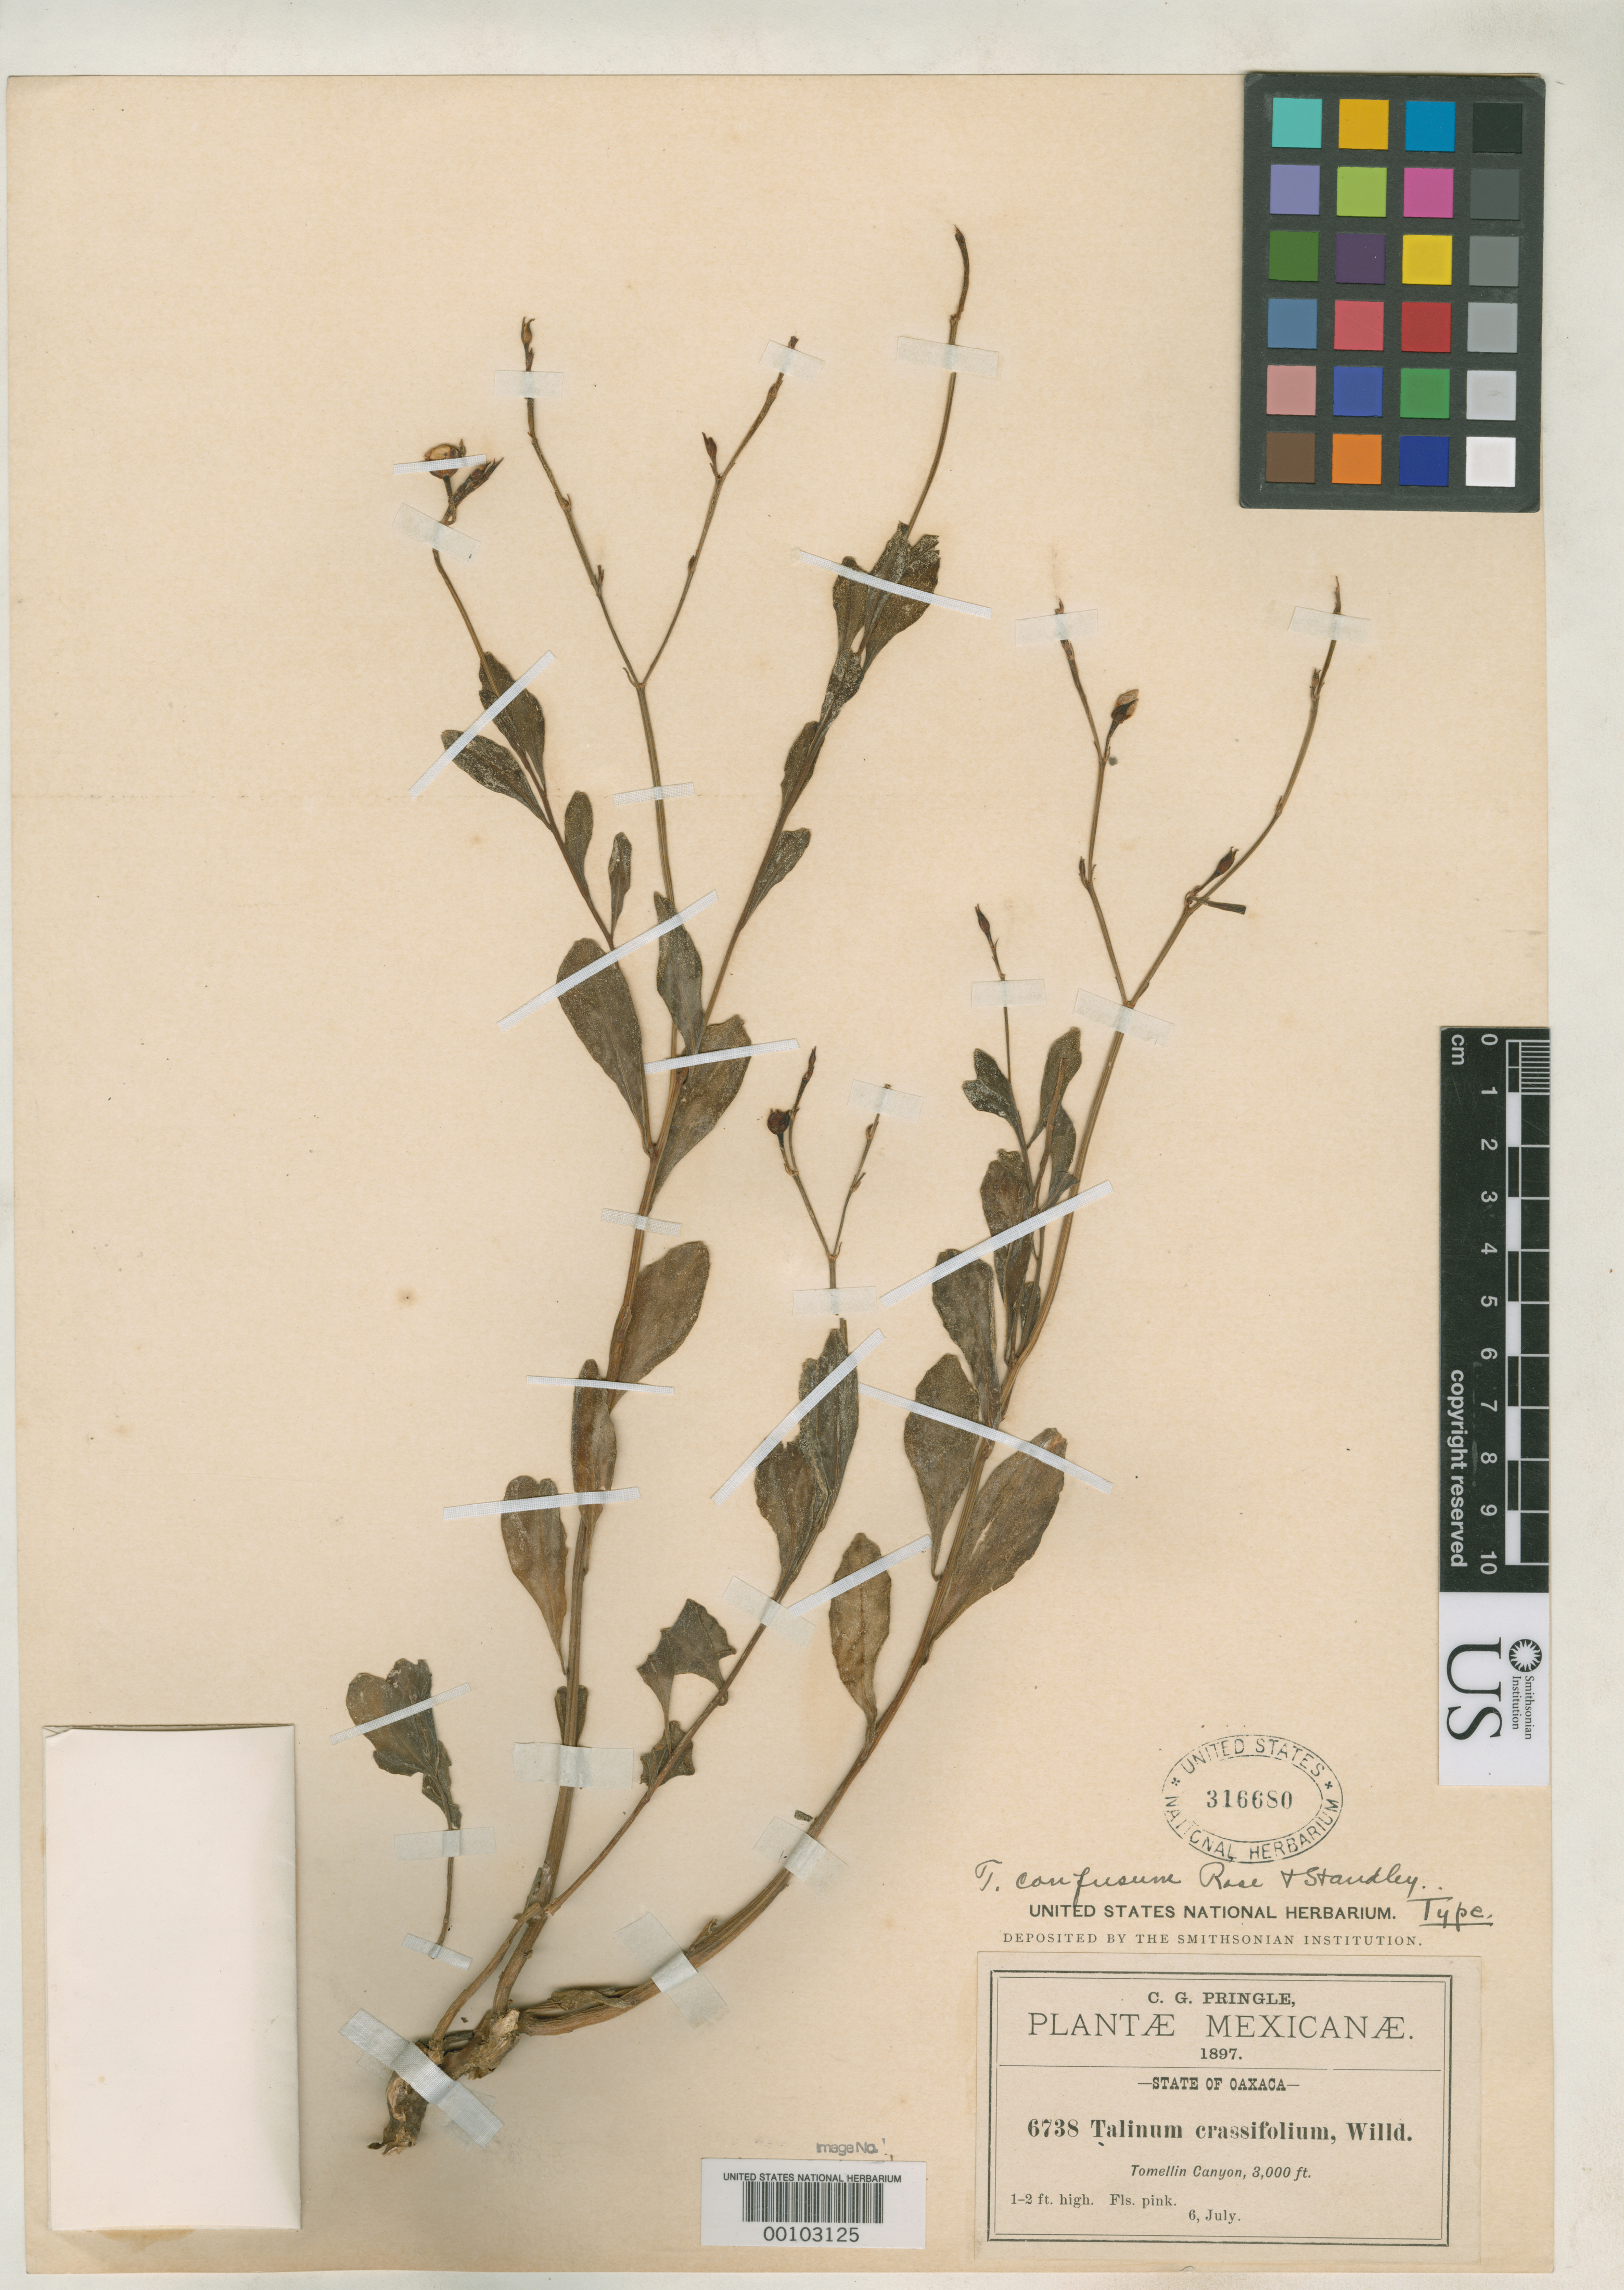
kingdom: Plantae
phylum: Tracheophyta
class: Magnoliopsida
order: Caryophyllales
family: Talinaceae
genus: Talinum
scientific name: Talinum confusum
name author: Rose & Standl.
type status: Holotype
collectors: C. G. Pringle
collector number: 6738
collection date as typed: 06 Jul 1897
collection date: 1897-07-06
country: Mexico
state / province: Oaxaca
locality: Tomellin Canyon.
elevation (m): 900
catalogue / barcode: US 316680